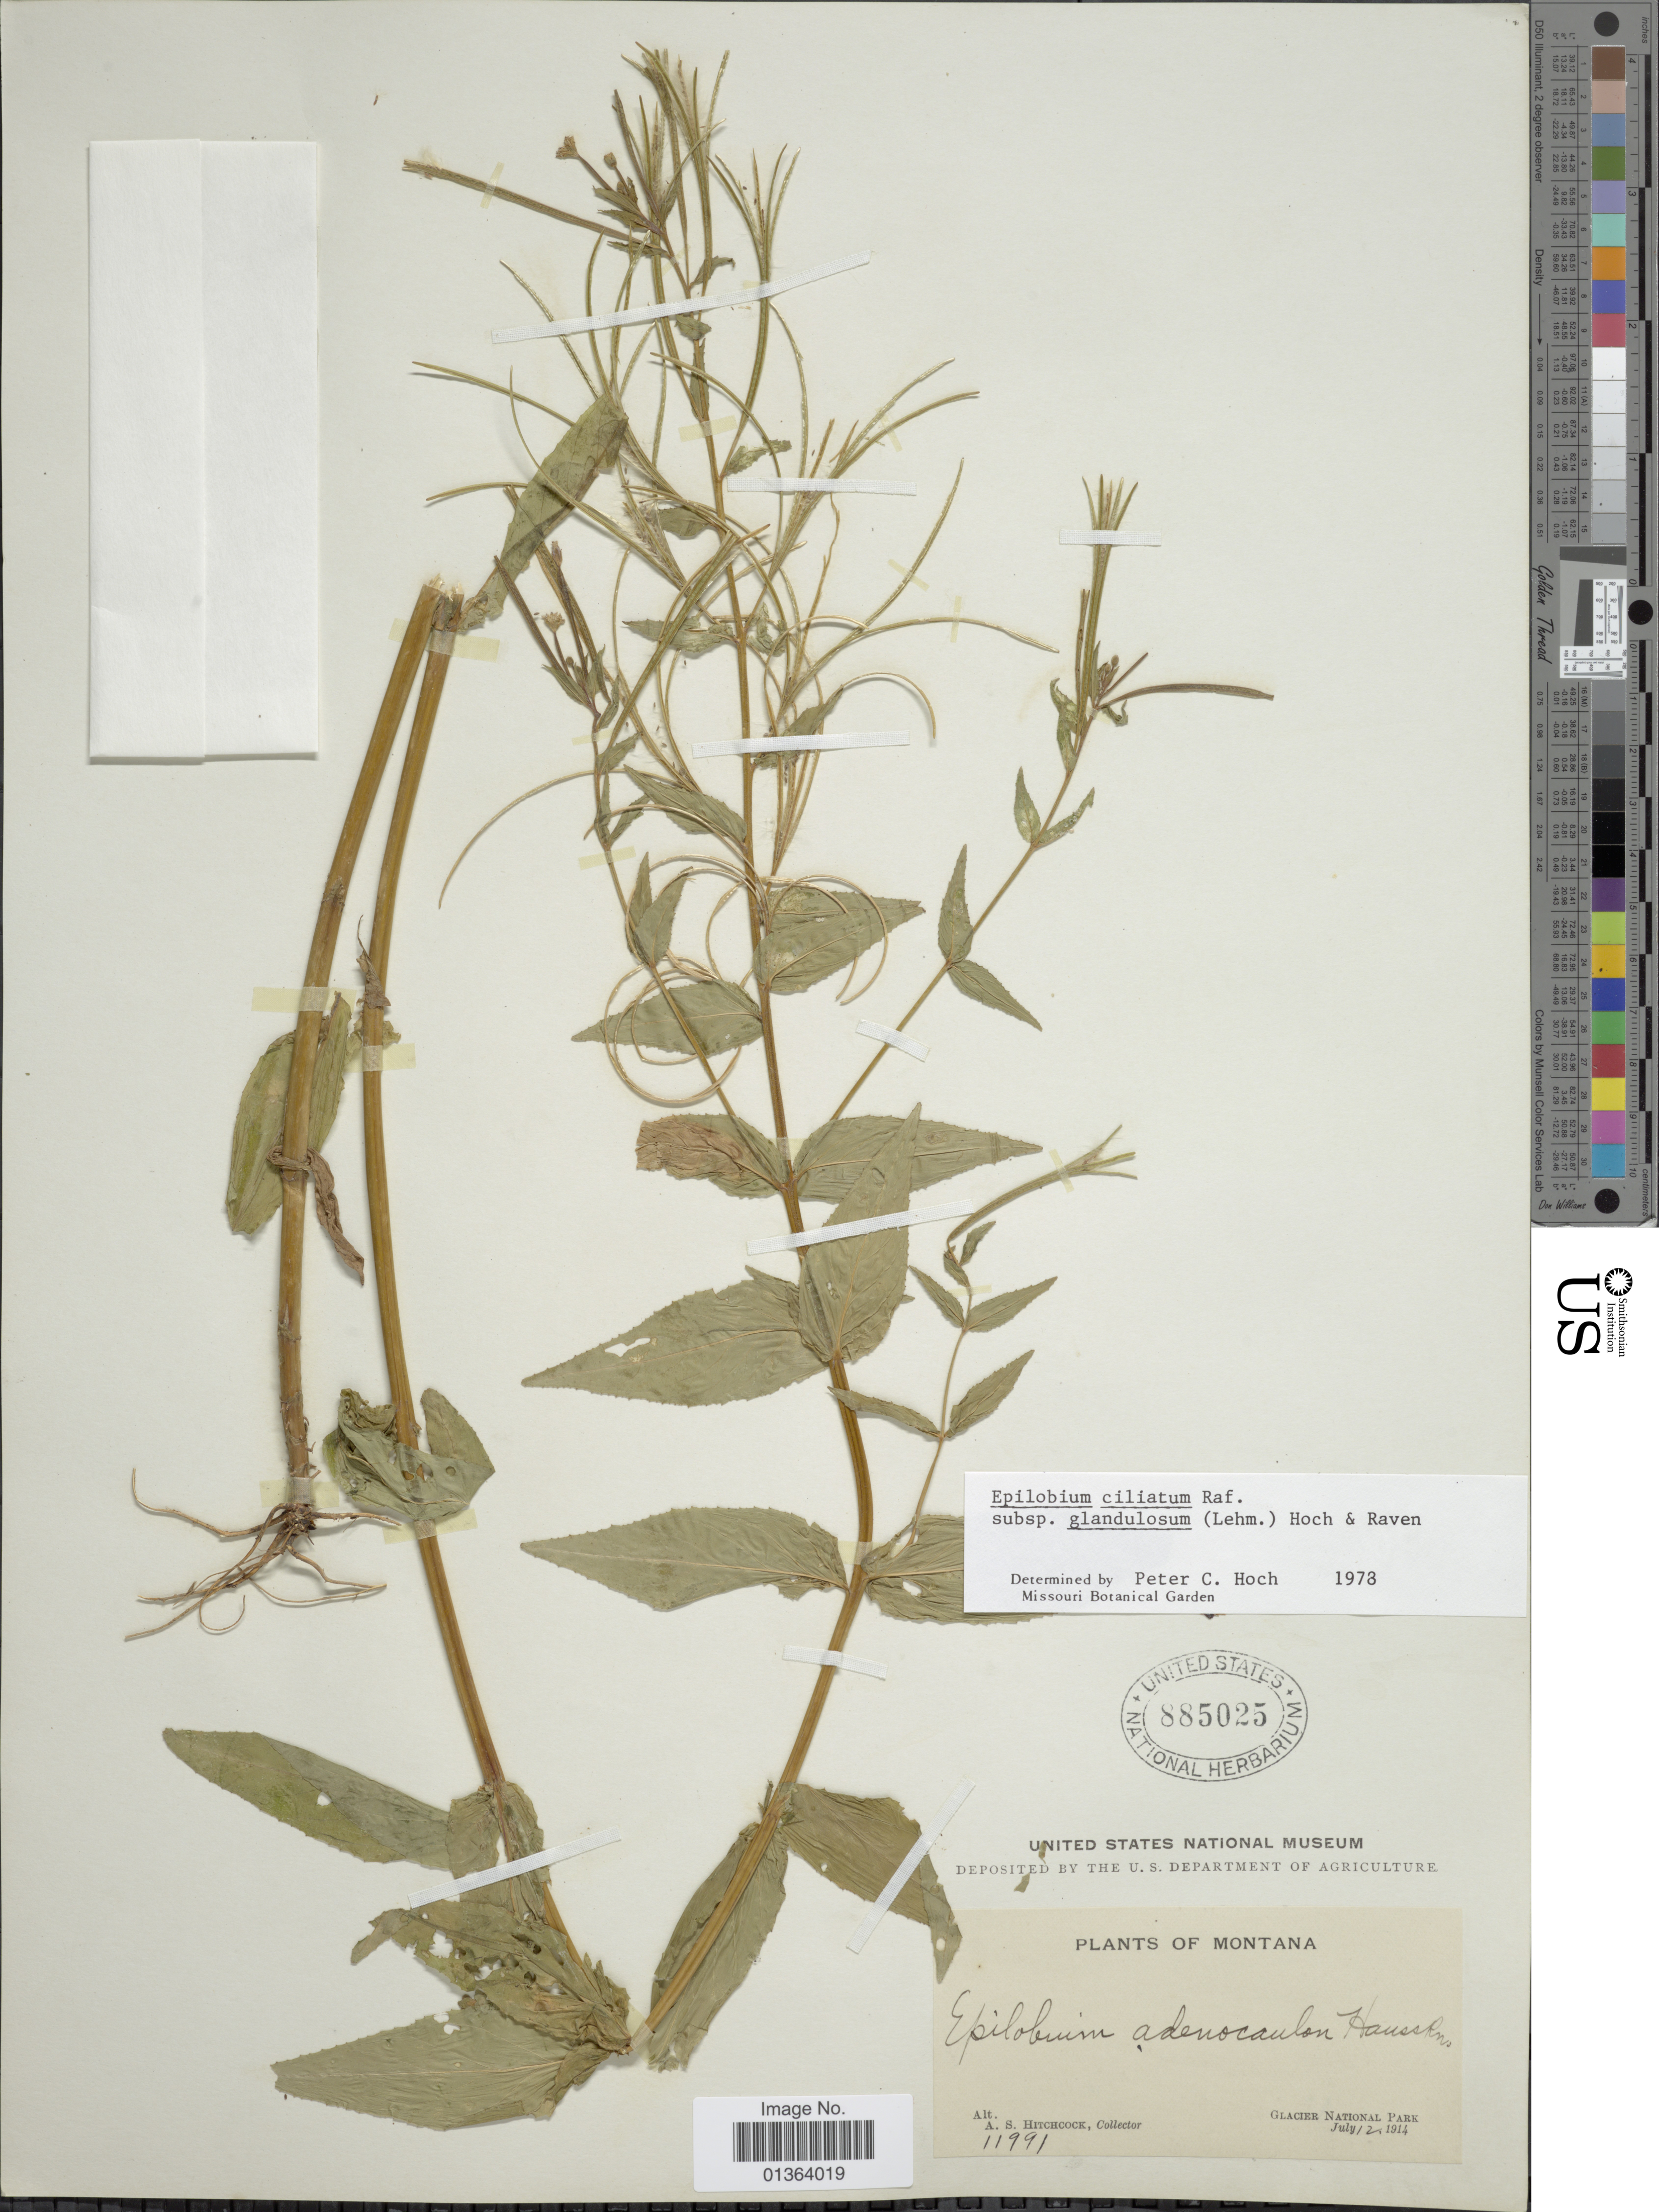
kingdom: Plantae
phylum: Tracheophyta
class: Magnoliopsida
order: Myrtales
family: Onagraceae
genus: Epilobium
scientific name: Epilobium ciliatum subsp. glandulosum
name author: (Lehm.) Hoch & P.H. Raven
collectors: A. S. Hitchcock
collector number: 11991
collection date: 1914-07-12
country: United States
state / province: Montana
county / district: Flathead / Glacier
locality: Glacier National Park.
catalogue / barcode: US 885025